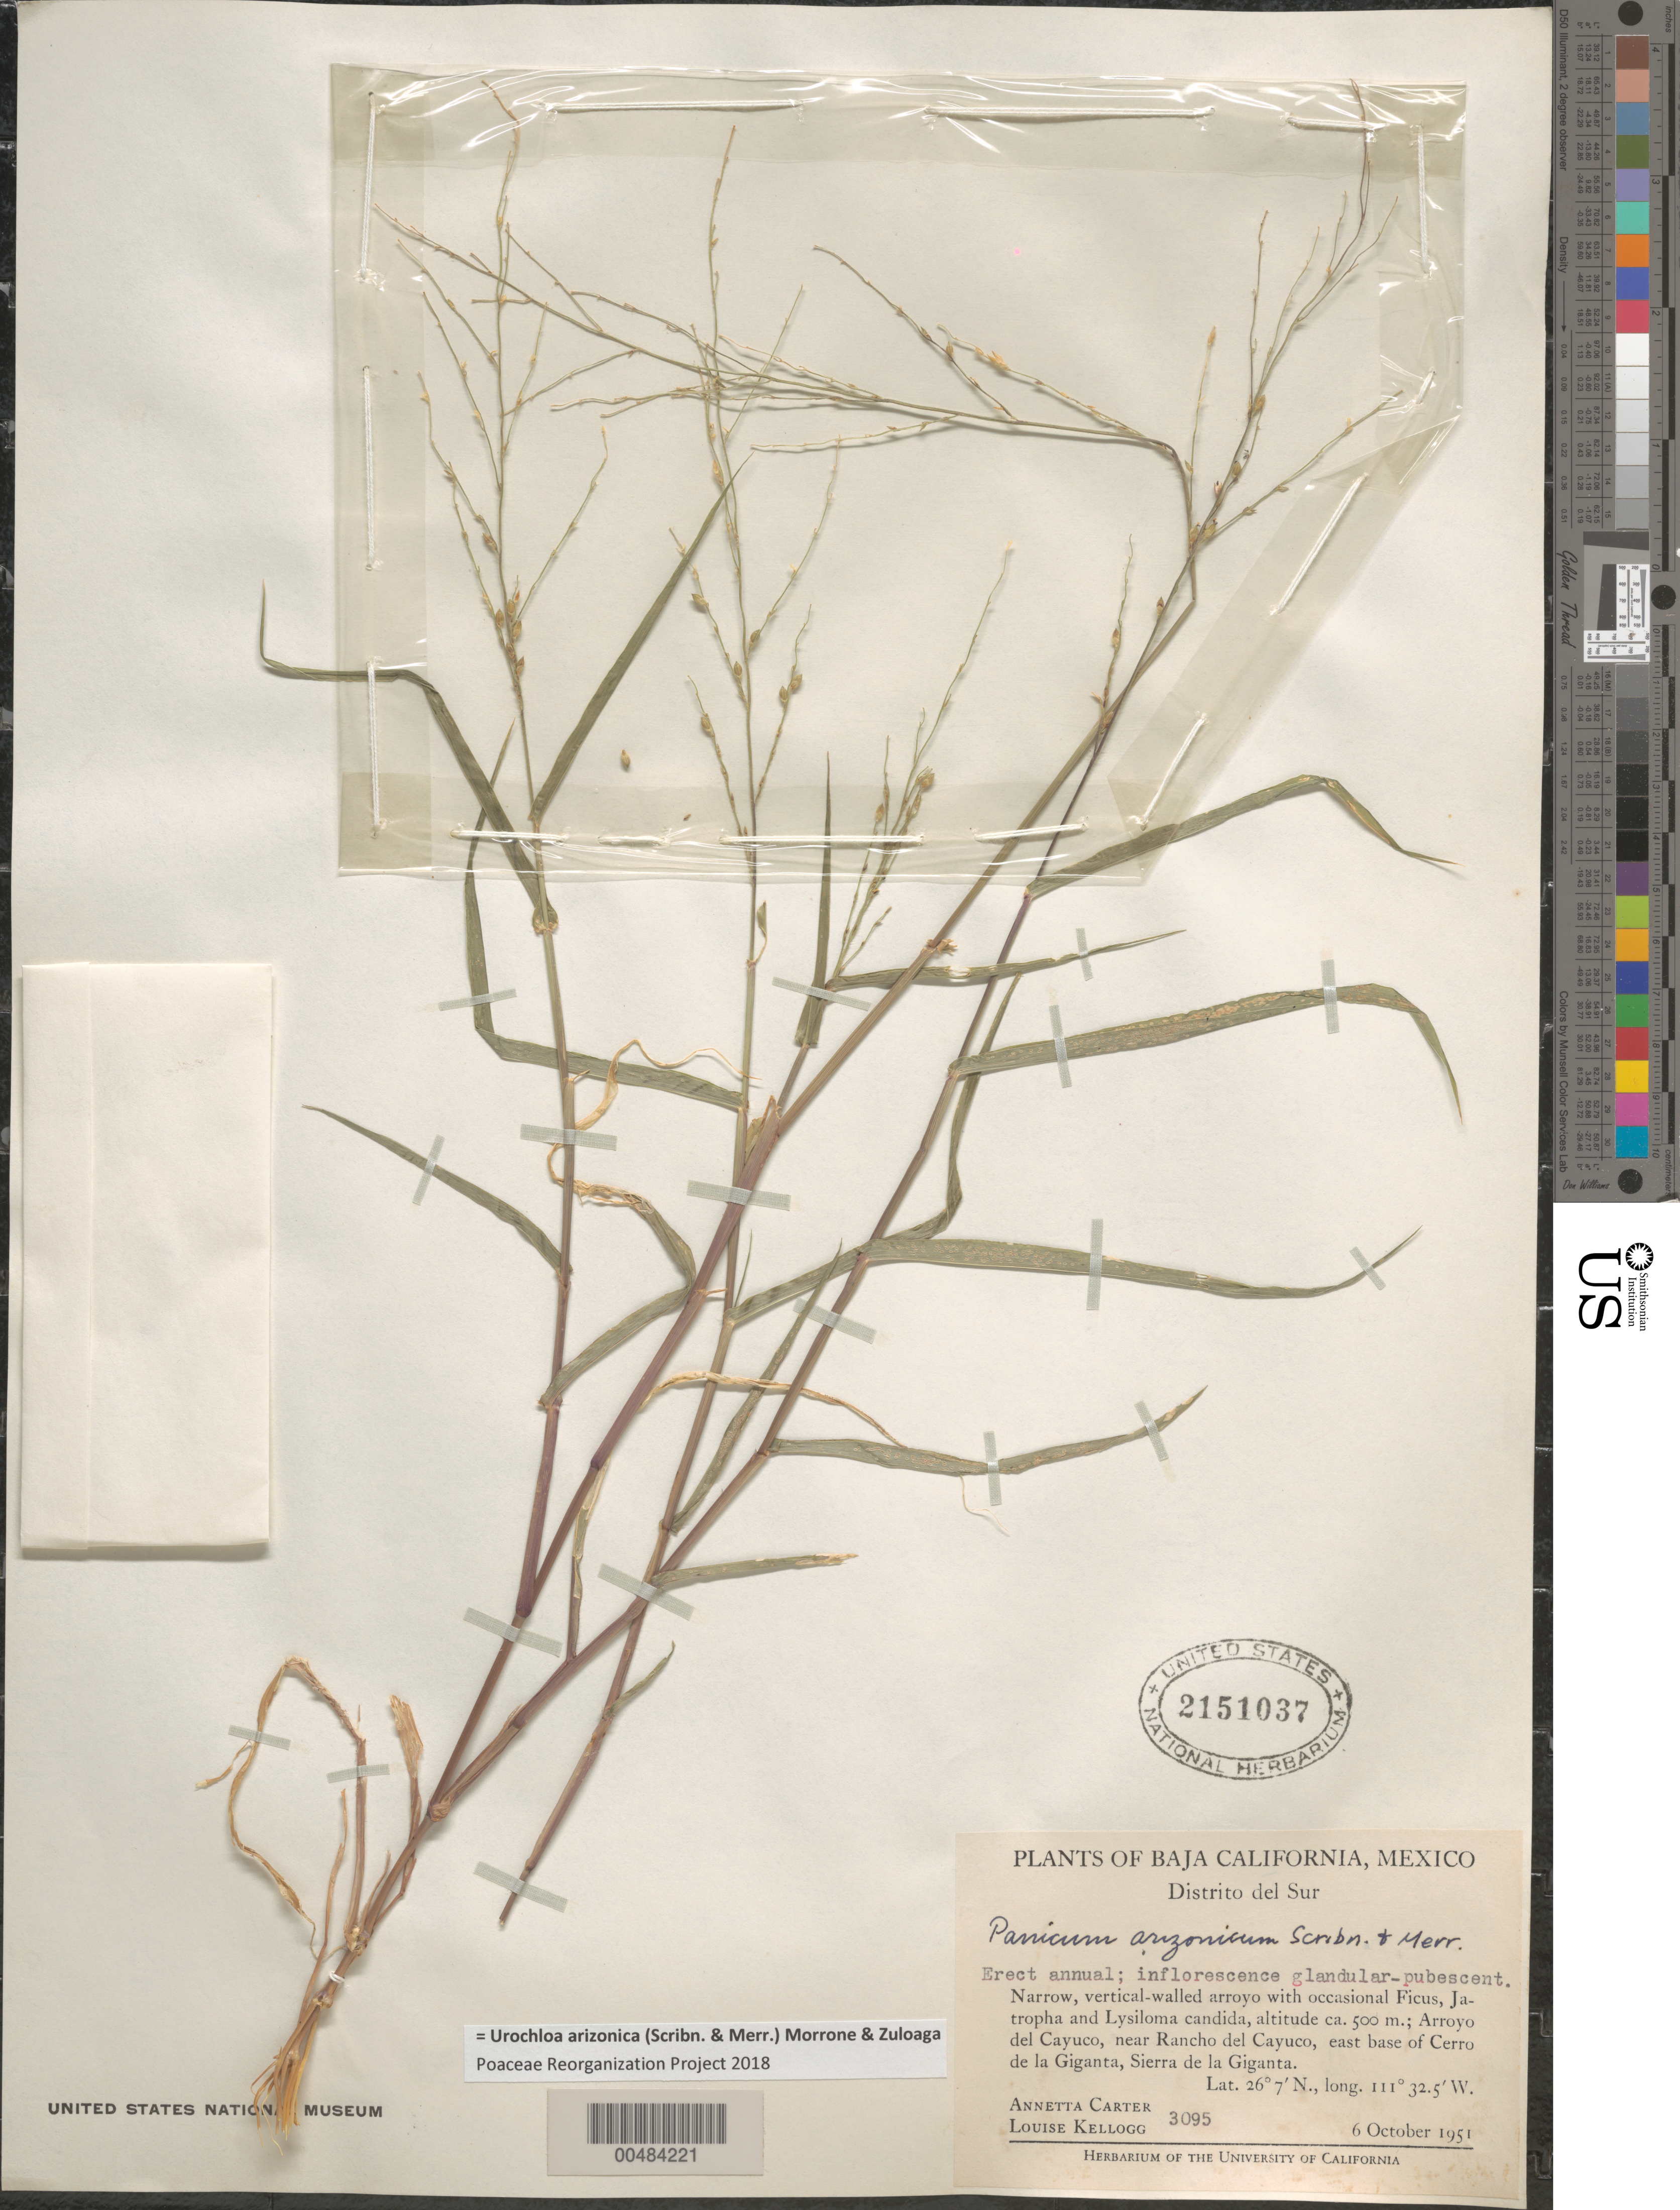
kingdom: Plantae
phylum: Tracheophyta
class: Liliopsida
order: Poales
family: Poaceae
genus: Brachiaria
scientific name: Brachiaria arizonicum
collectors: A. M. Carter & L. Kellogg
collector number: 3095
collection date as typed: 6 Oct 1951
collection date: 1951-10-06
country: Mexico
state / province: Baja California Sur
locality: Arroyo Cayuco, near Rancho del Cayuco, E base of Cerro de la Giganta, Sierra de la Giganta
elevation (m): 500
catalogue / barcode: US 2151037